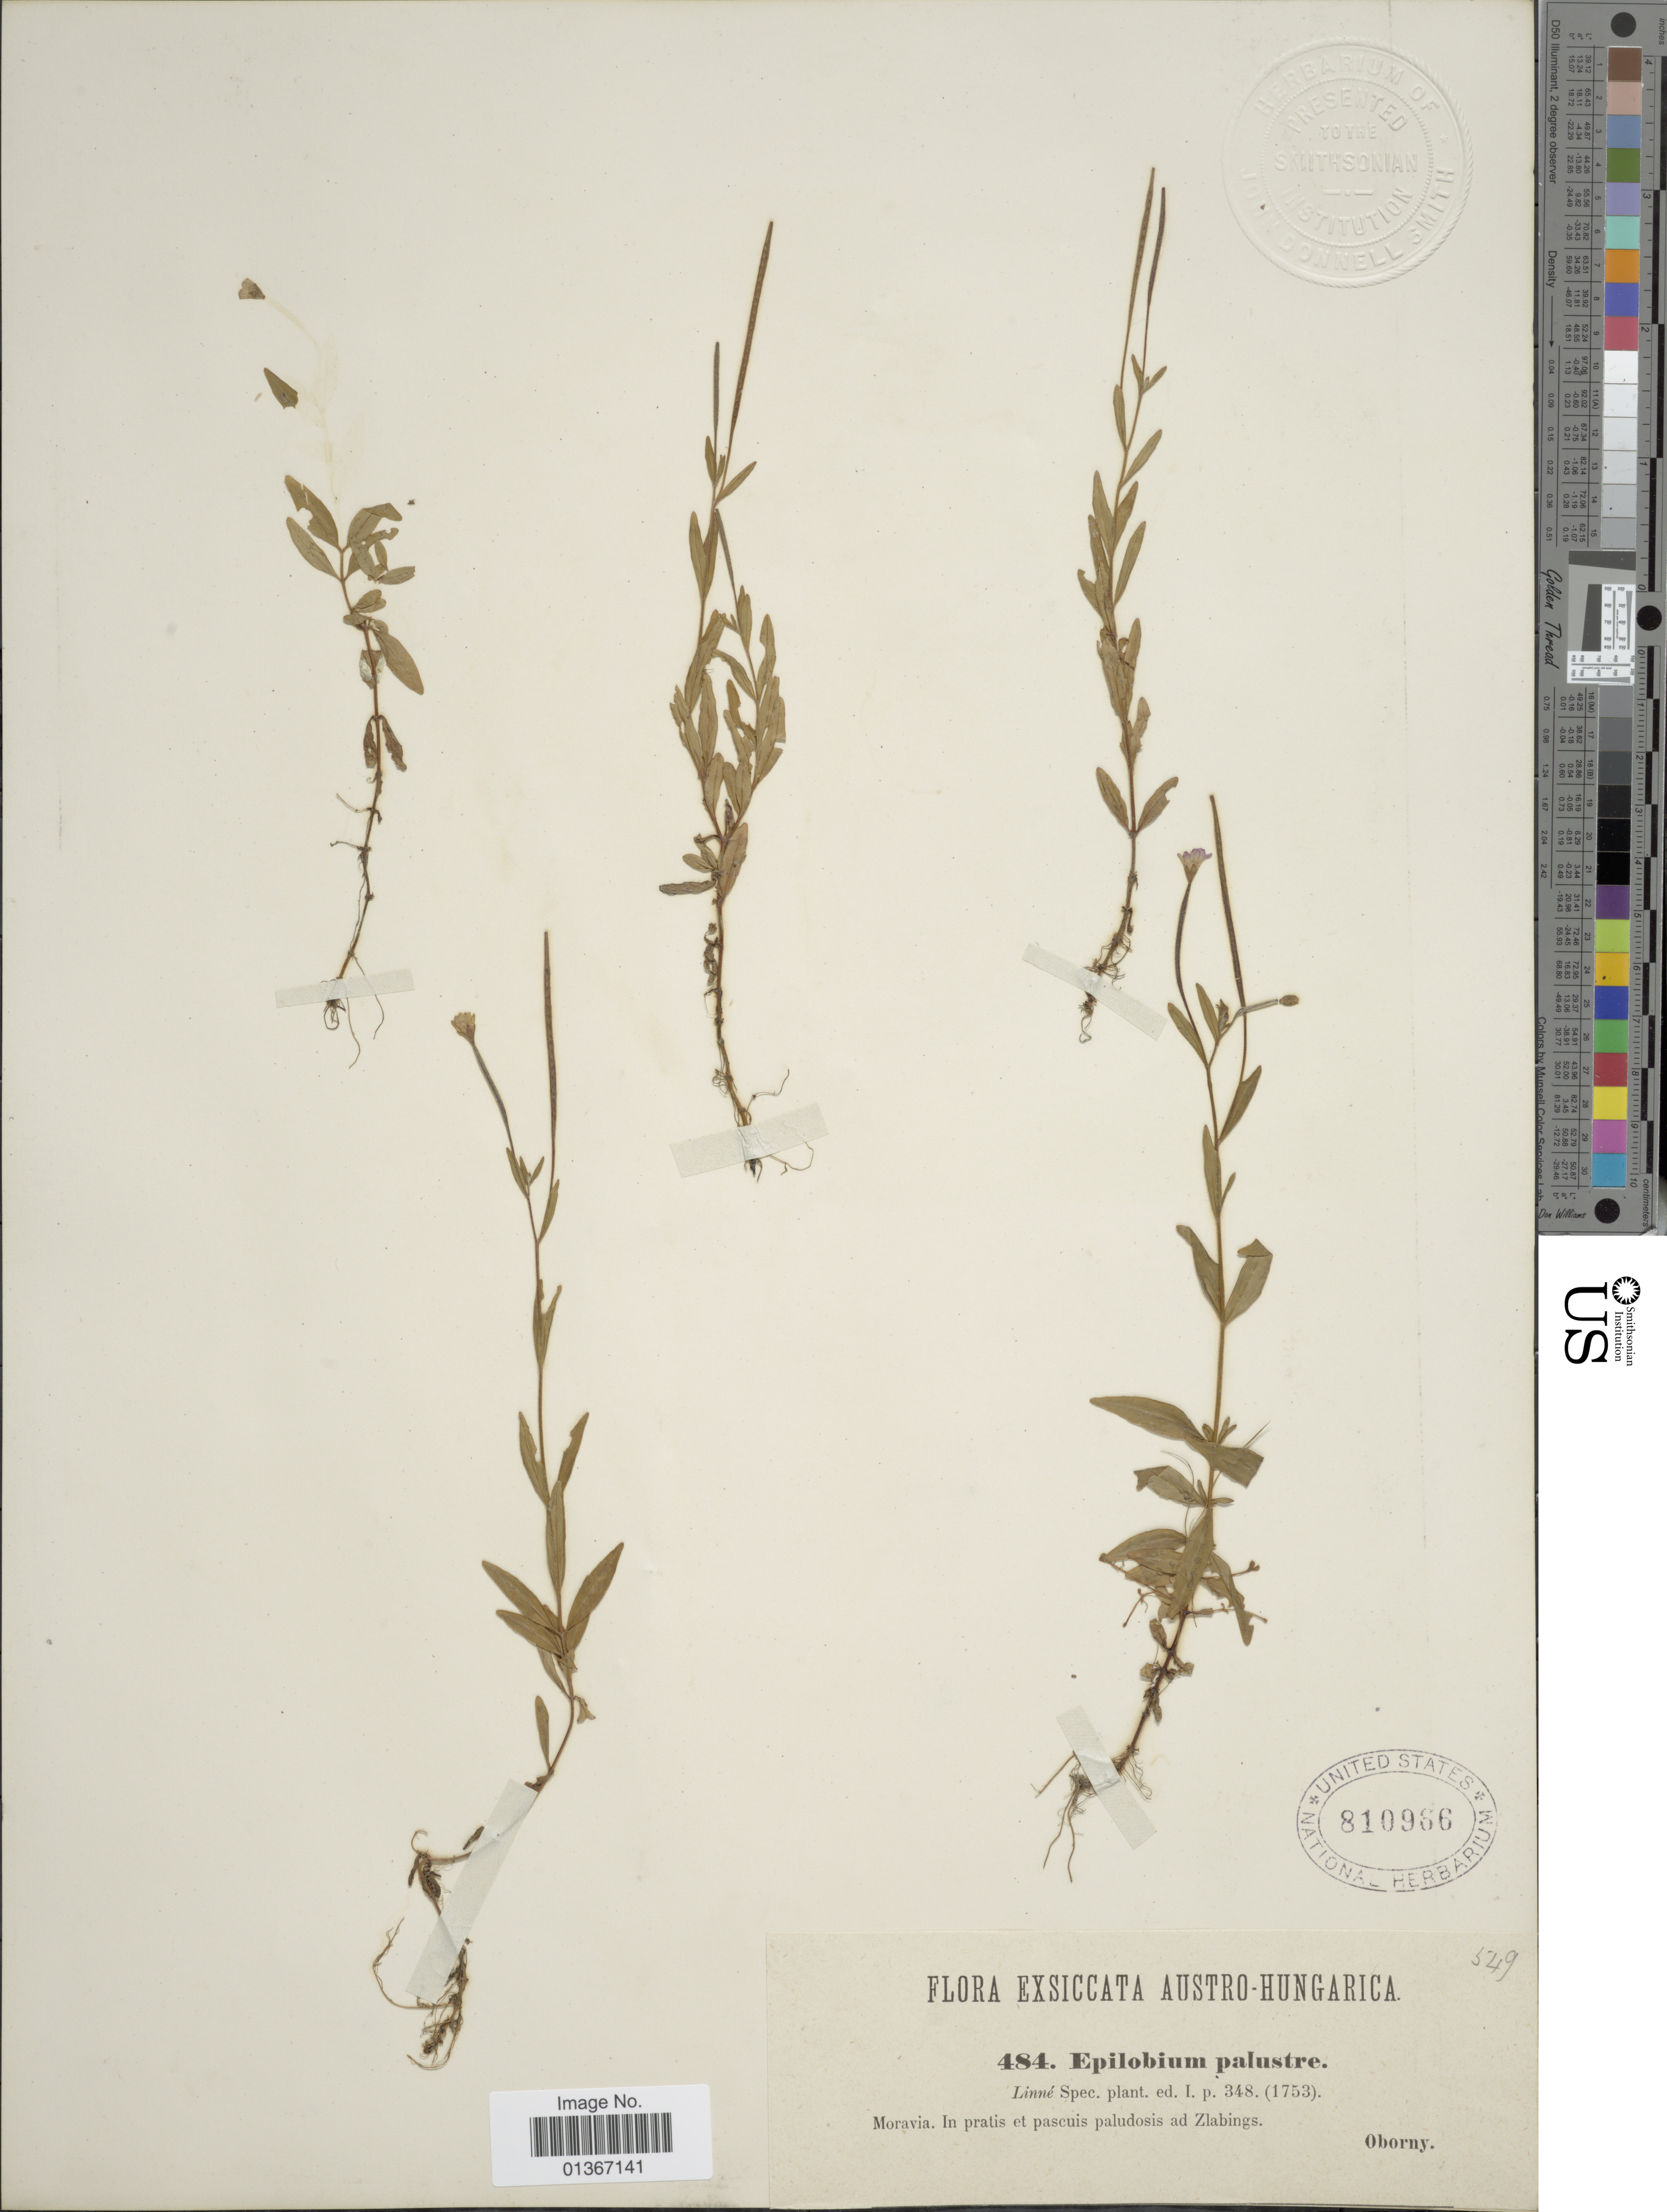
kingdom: Plantae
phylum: Tracheophyta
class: Magnoliopsida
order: Myrtales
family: Onagraceae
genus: Epilobium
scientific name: Epilobium palustre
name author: L.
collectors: Oborny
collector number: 484/549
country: Czechia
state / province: South Bohemian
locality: Austro-Hungarica. Moravia. In pratis et pascuis paludosis ad Zlabings.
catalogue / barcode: US 810966